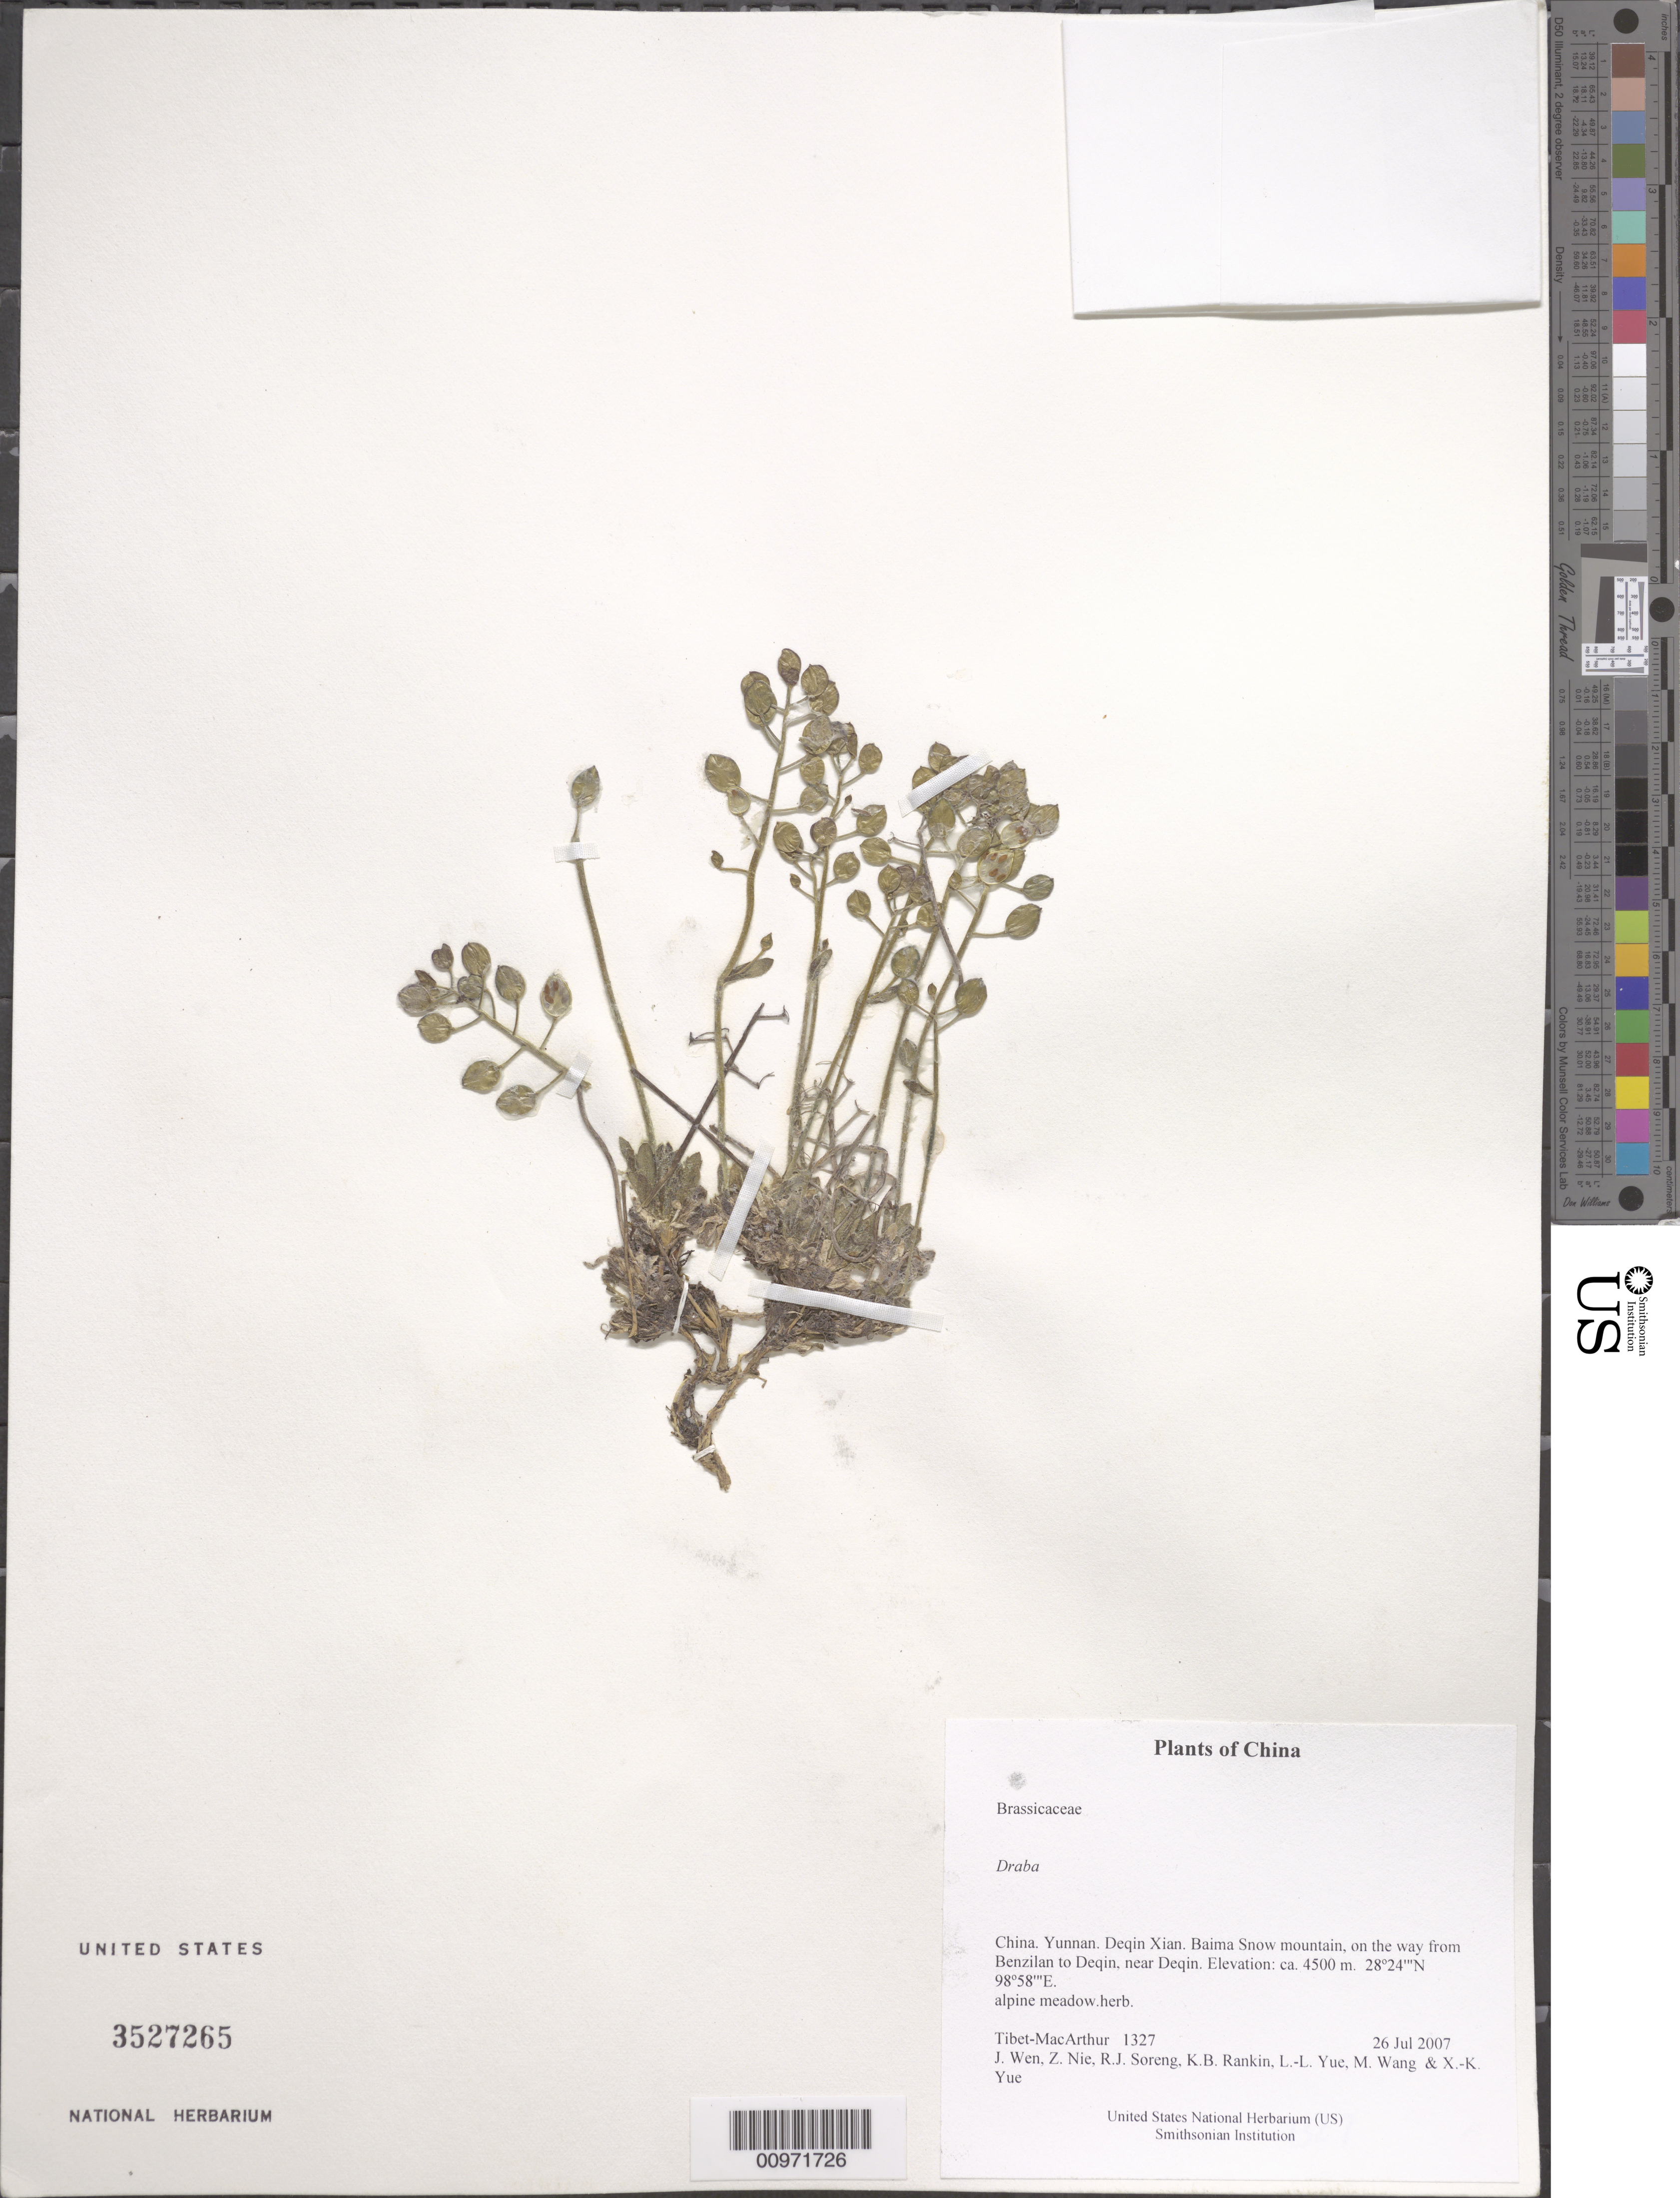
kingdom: Plantae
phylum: Tracheophyta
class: Magnoliopsida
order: Brassicales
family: Brassicaceae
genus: Draba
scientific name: Draba sp.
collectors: Tibet-MacArthur, J. Wen, Z. Nie, R. J. Soreng, K. Rankin, L. Yue, M. Wang & X. Yue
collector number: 1327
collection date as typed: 26 Jul 2007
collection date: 2007-07-26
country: China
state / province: Yunnan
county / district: Deqin Xian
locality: Baima Snow mountain, on the way from Benzilan to Deqin, near Deqin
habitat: alpine meadow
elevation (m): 4500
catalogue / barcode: US 3527265